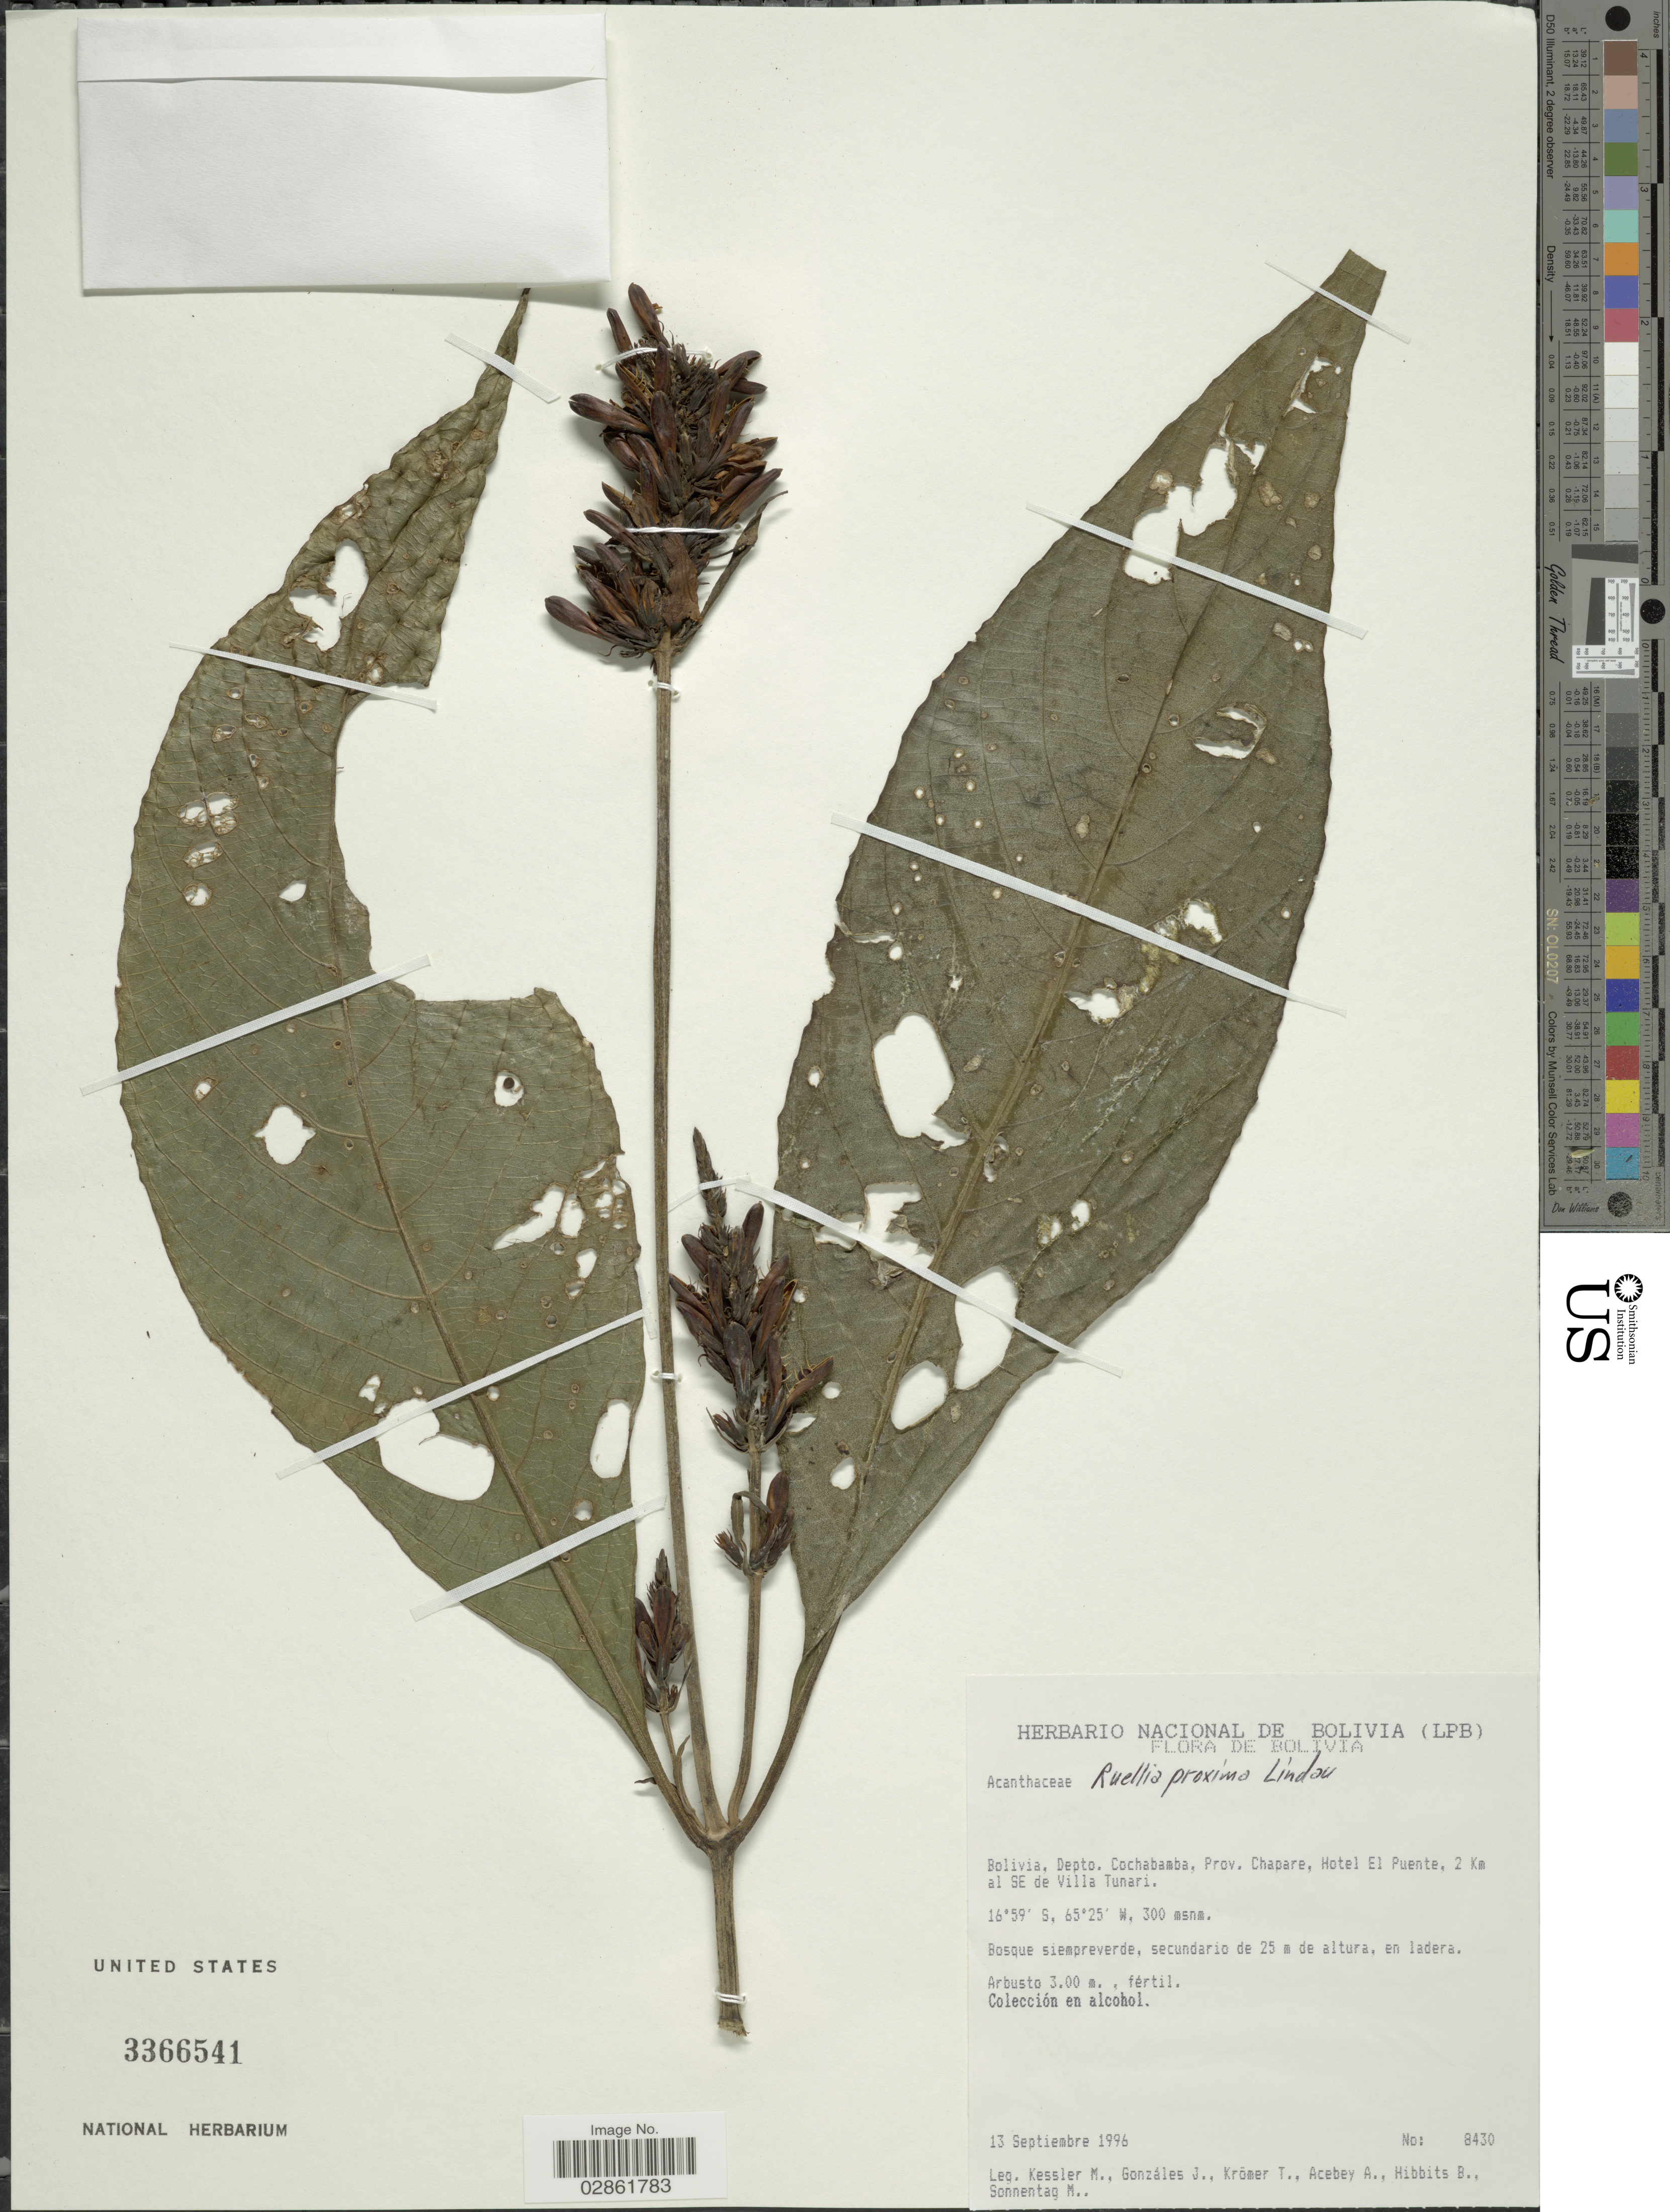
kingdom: Plantae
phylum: Tracheophyta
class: Magnoliopsida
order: Lamiales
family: Acanthaceae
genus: Ruellia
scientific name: Ruellia proxima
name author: Lindau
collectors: M. Kessler, J. Gonzales, T. Krömer, A. Acebey & et al.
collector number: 8430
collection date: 1996-09-13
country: Bolivia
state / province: Cochabamba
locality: Depto. Cochabamba, Prov. Chapare, Hotel El Puente, 2 Km al SE de Villa Tunari.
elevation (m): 300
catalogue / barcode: US 3366541